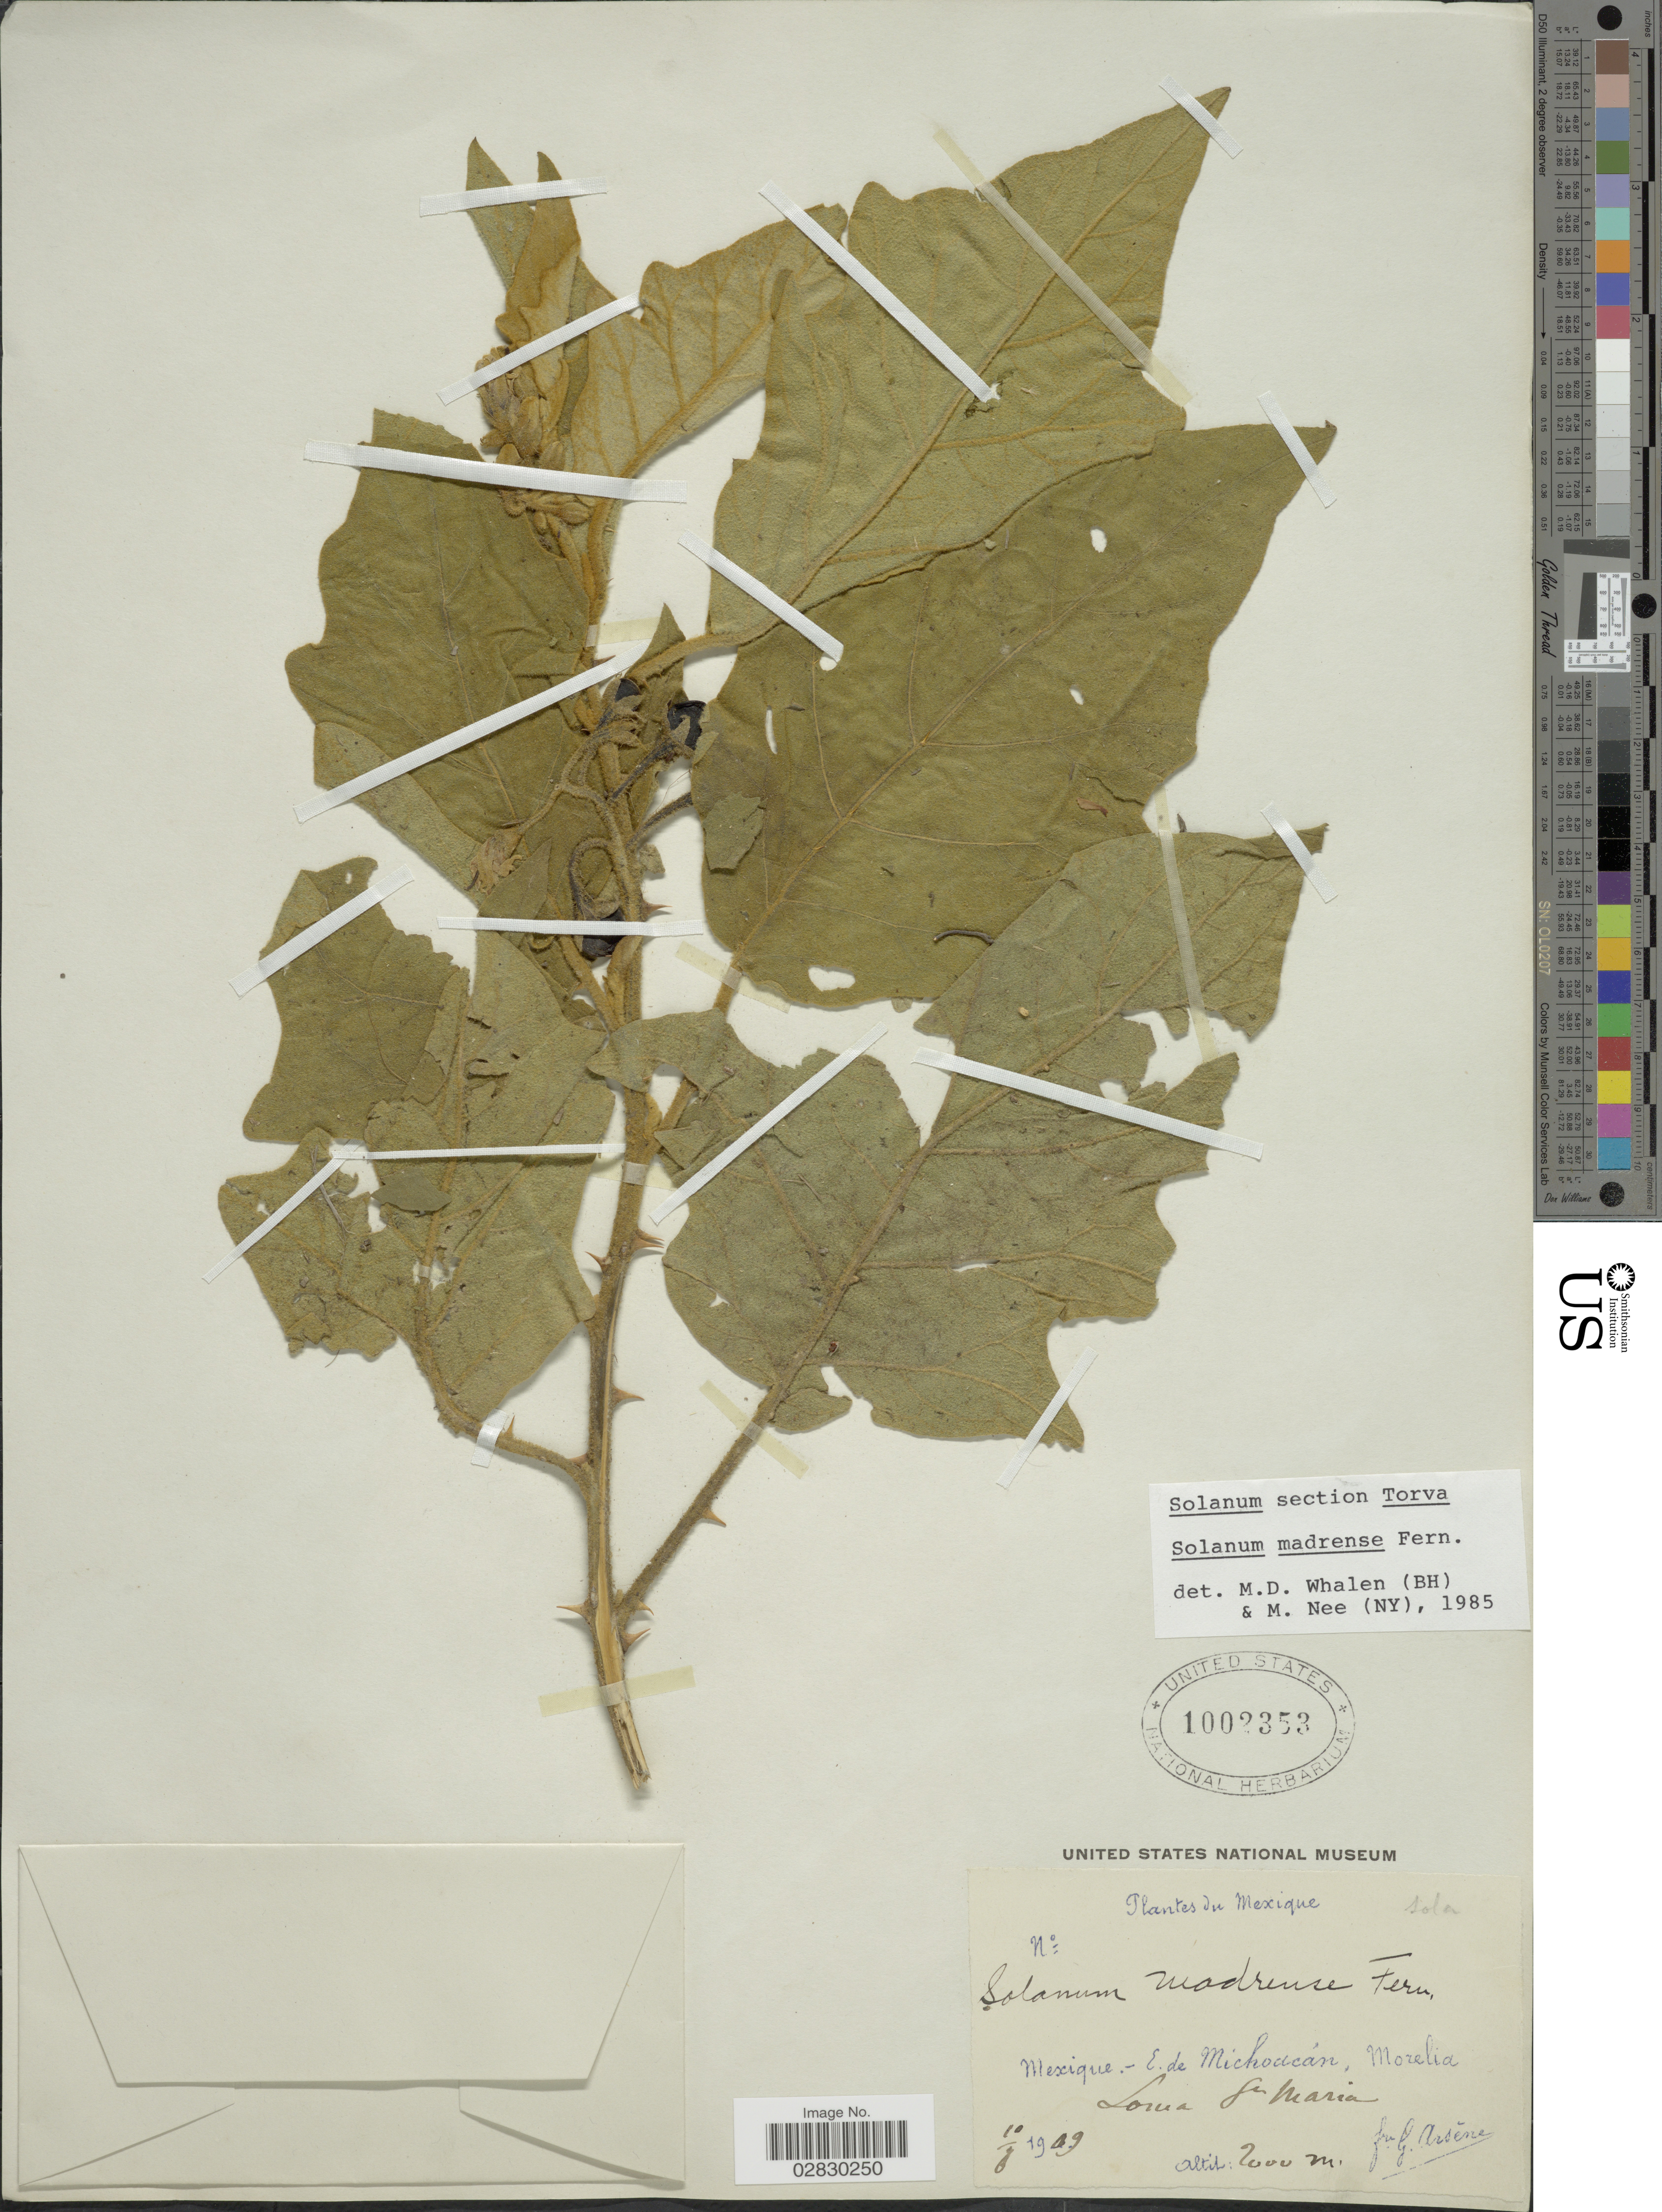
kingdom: Plantae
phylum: Tracheophyta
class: Magnoliopsida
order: Solanales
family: Solanaceae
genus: Solanum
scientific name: Solanum madrense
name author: Fernald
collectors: Bro. G. Arsène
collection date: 1909-08-10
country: Mexico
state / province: Michoacán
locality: E. de Michoacán, Morelia, Loma St Maria.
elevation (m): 2000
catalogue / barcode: US 1002353